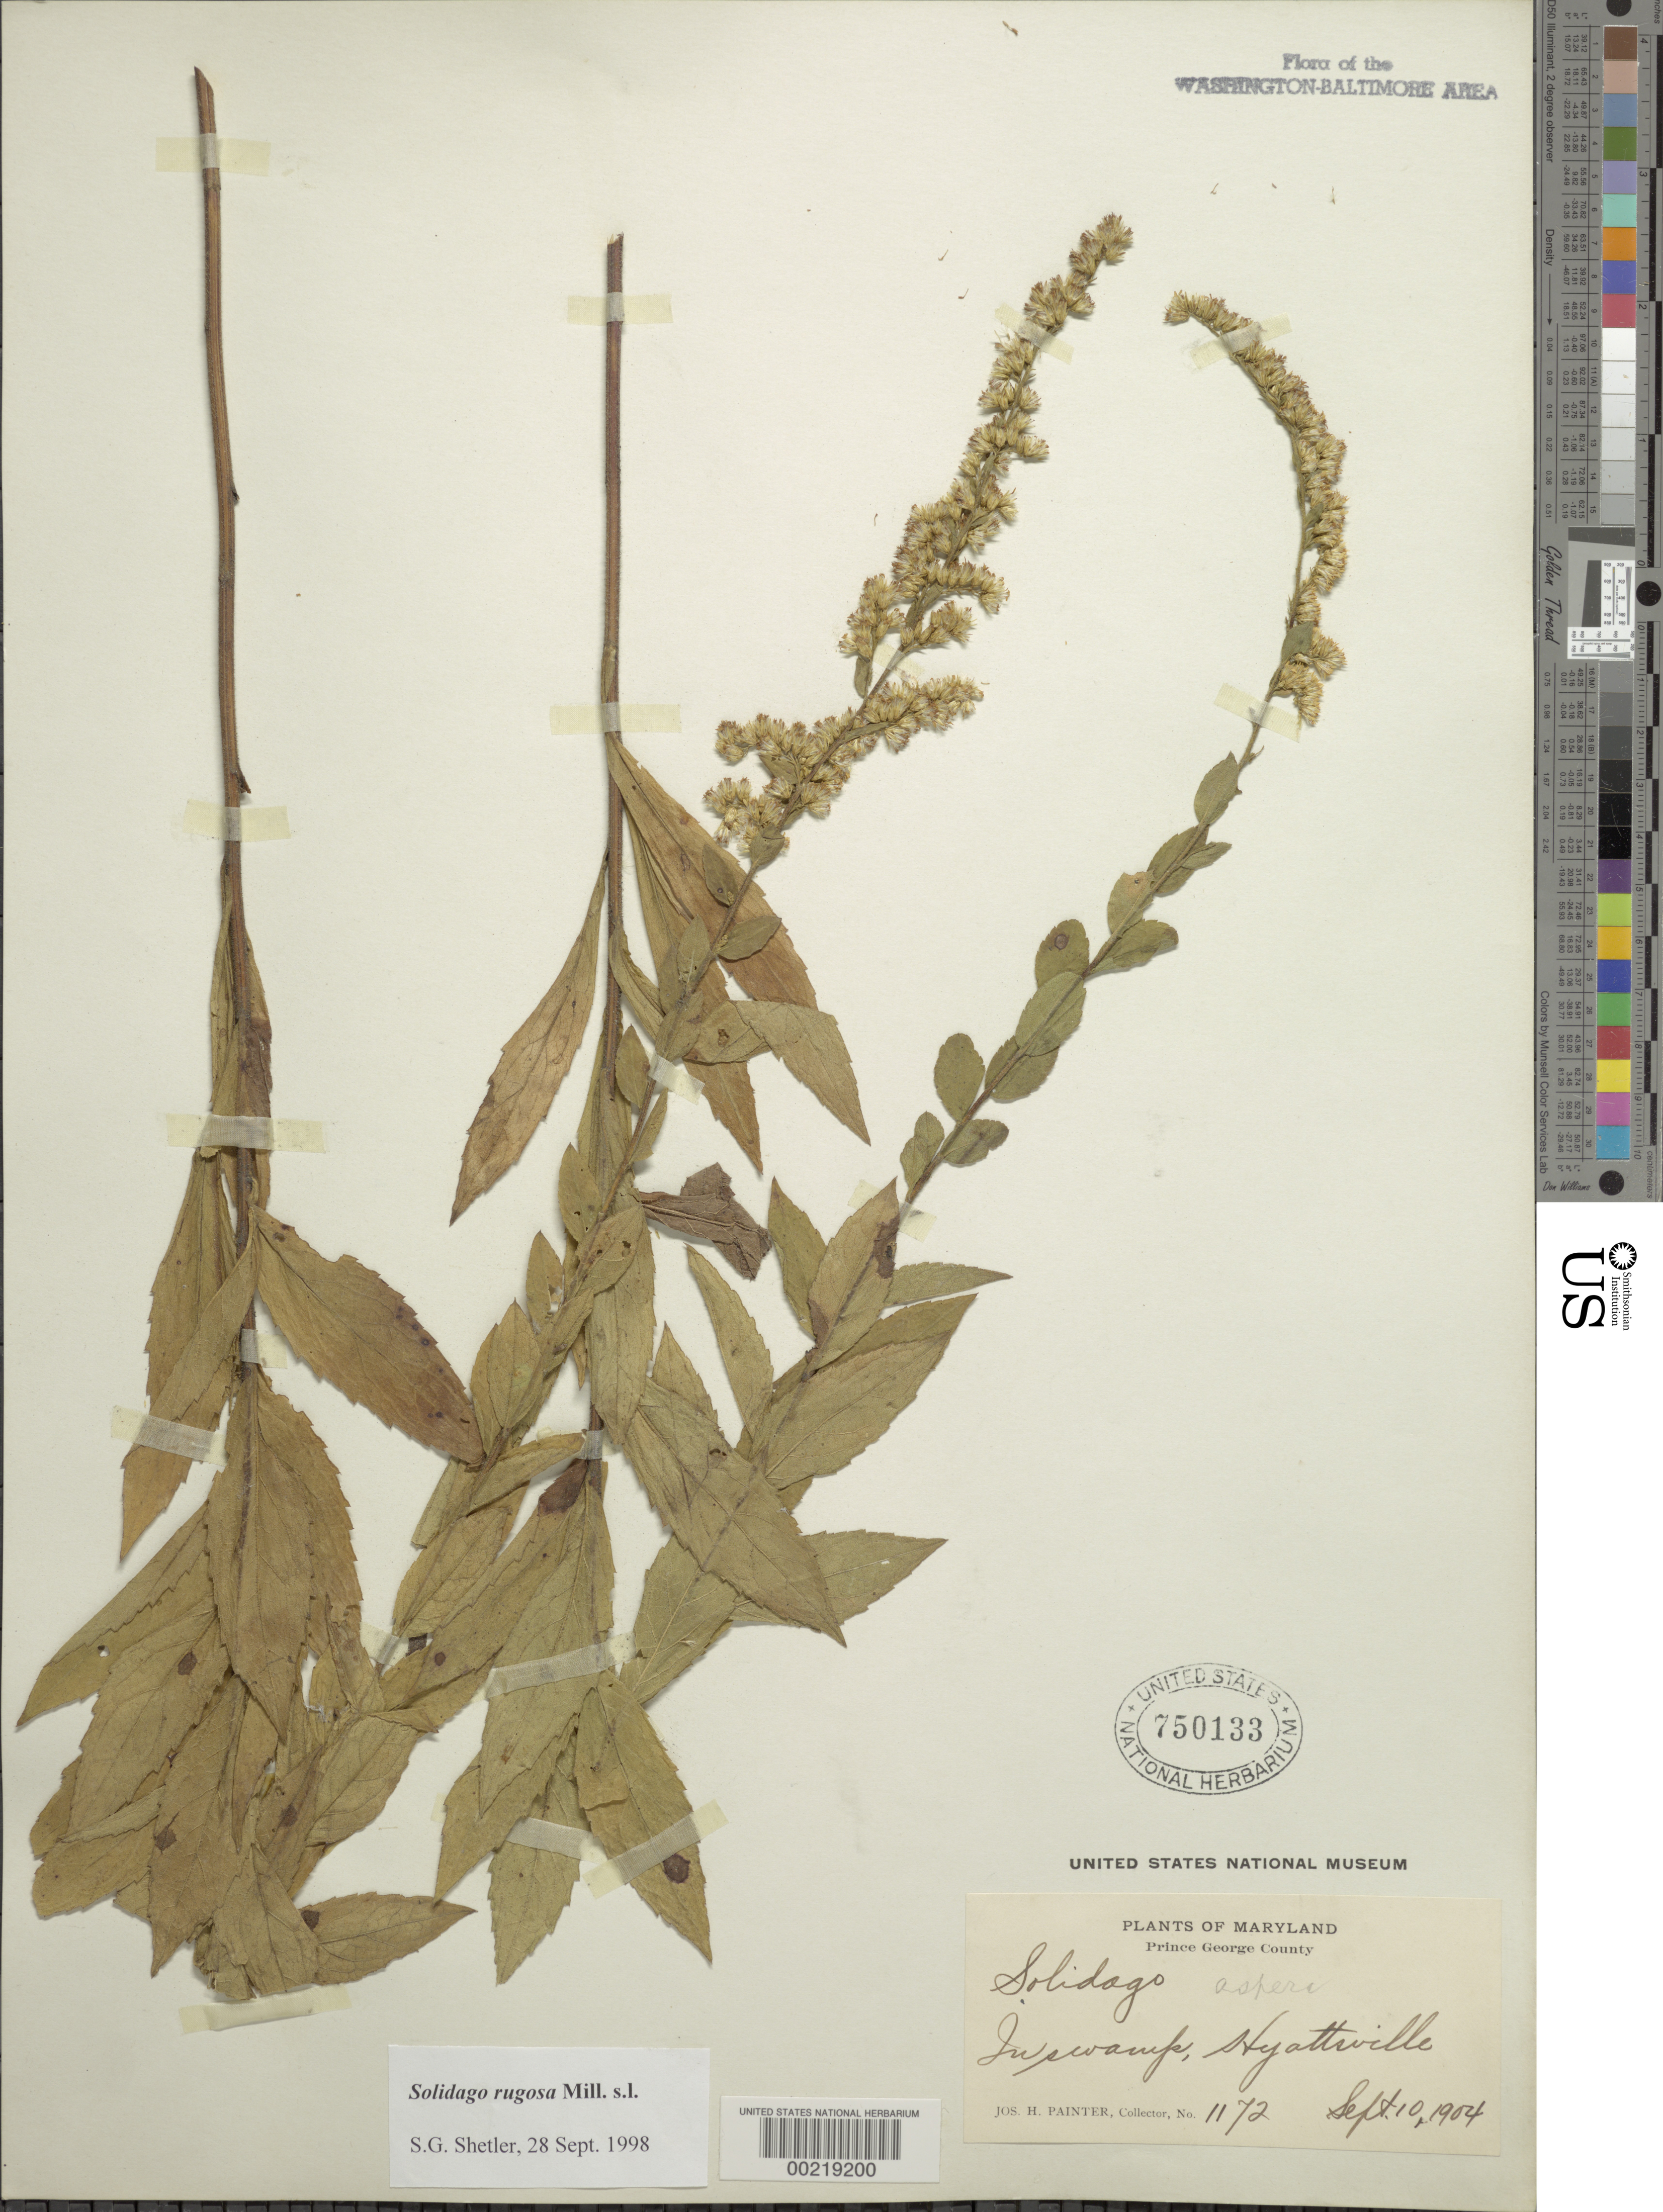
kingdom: Plantae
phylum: Tracheophyta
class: Magnoliopsida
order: Asterales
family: Asteraceae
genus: Solidago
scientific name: Solidago rugosa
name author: Mill.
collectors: J. H. Painter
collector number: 1172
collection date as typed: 10 Sep 1904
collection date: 1904-09-10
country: United States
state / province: Maryland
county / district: Prince George's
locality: Hyattsville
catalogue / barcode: US 750133